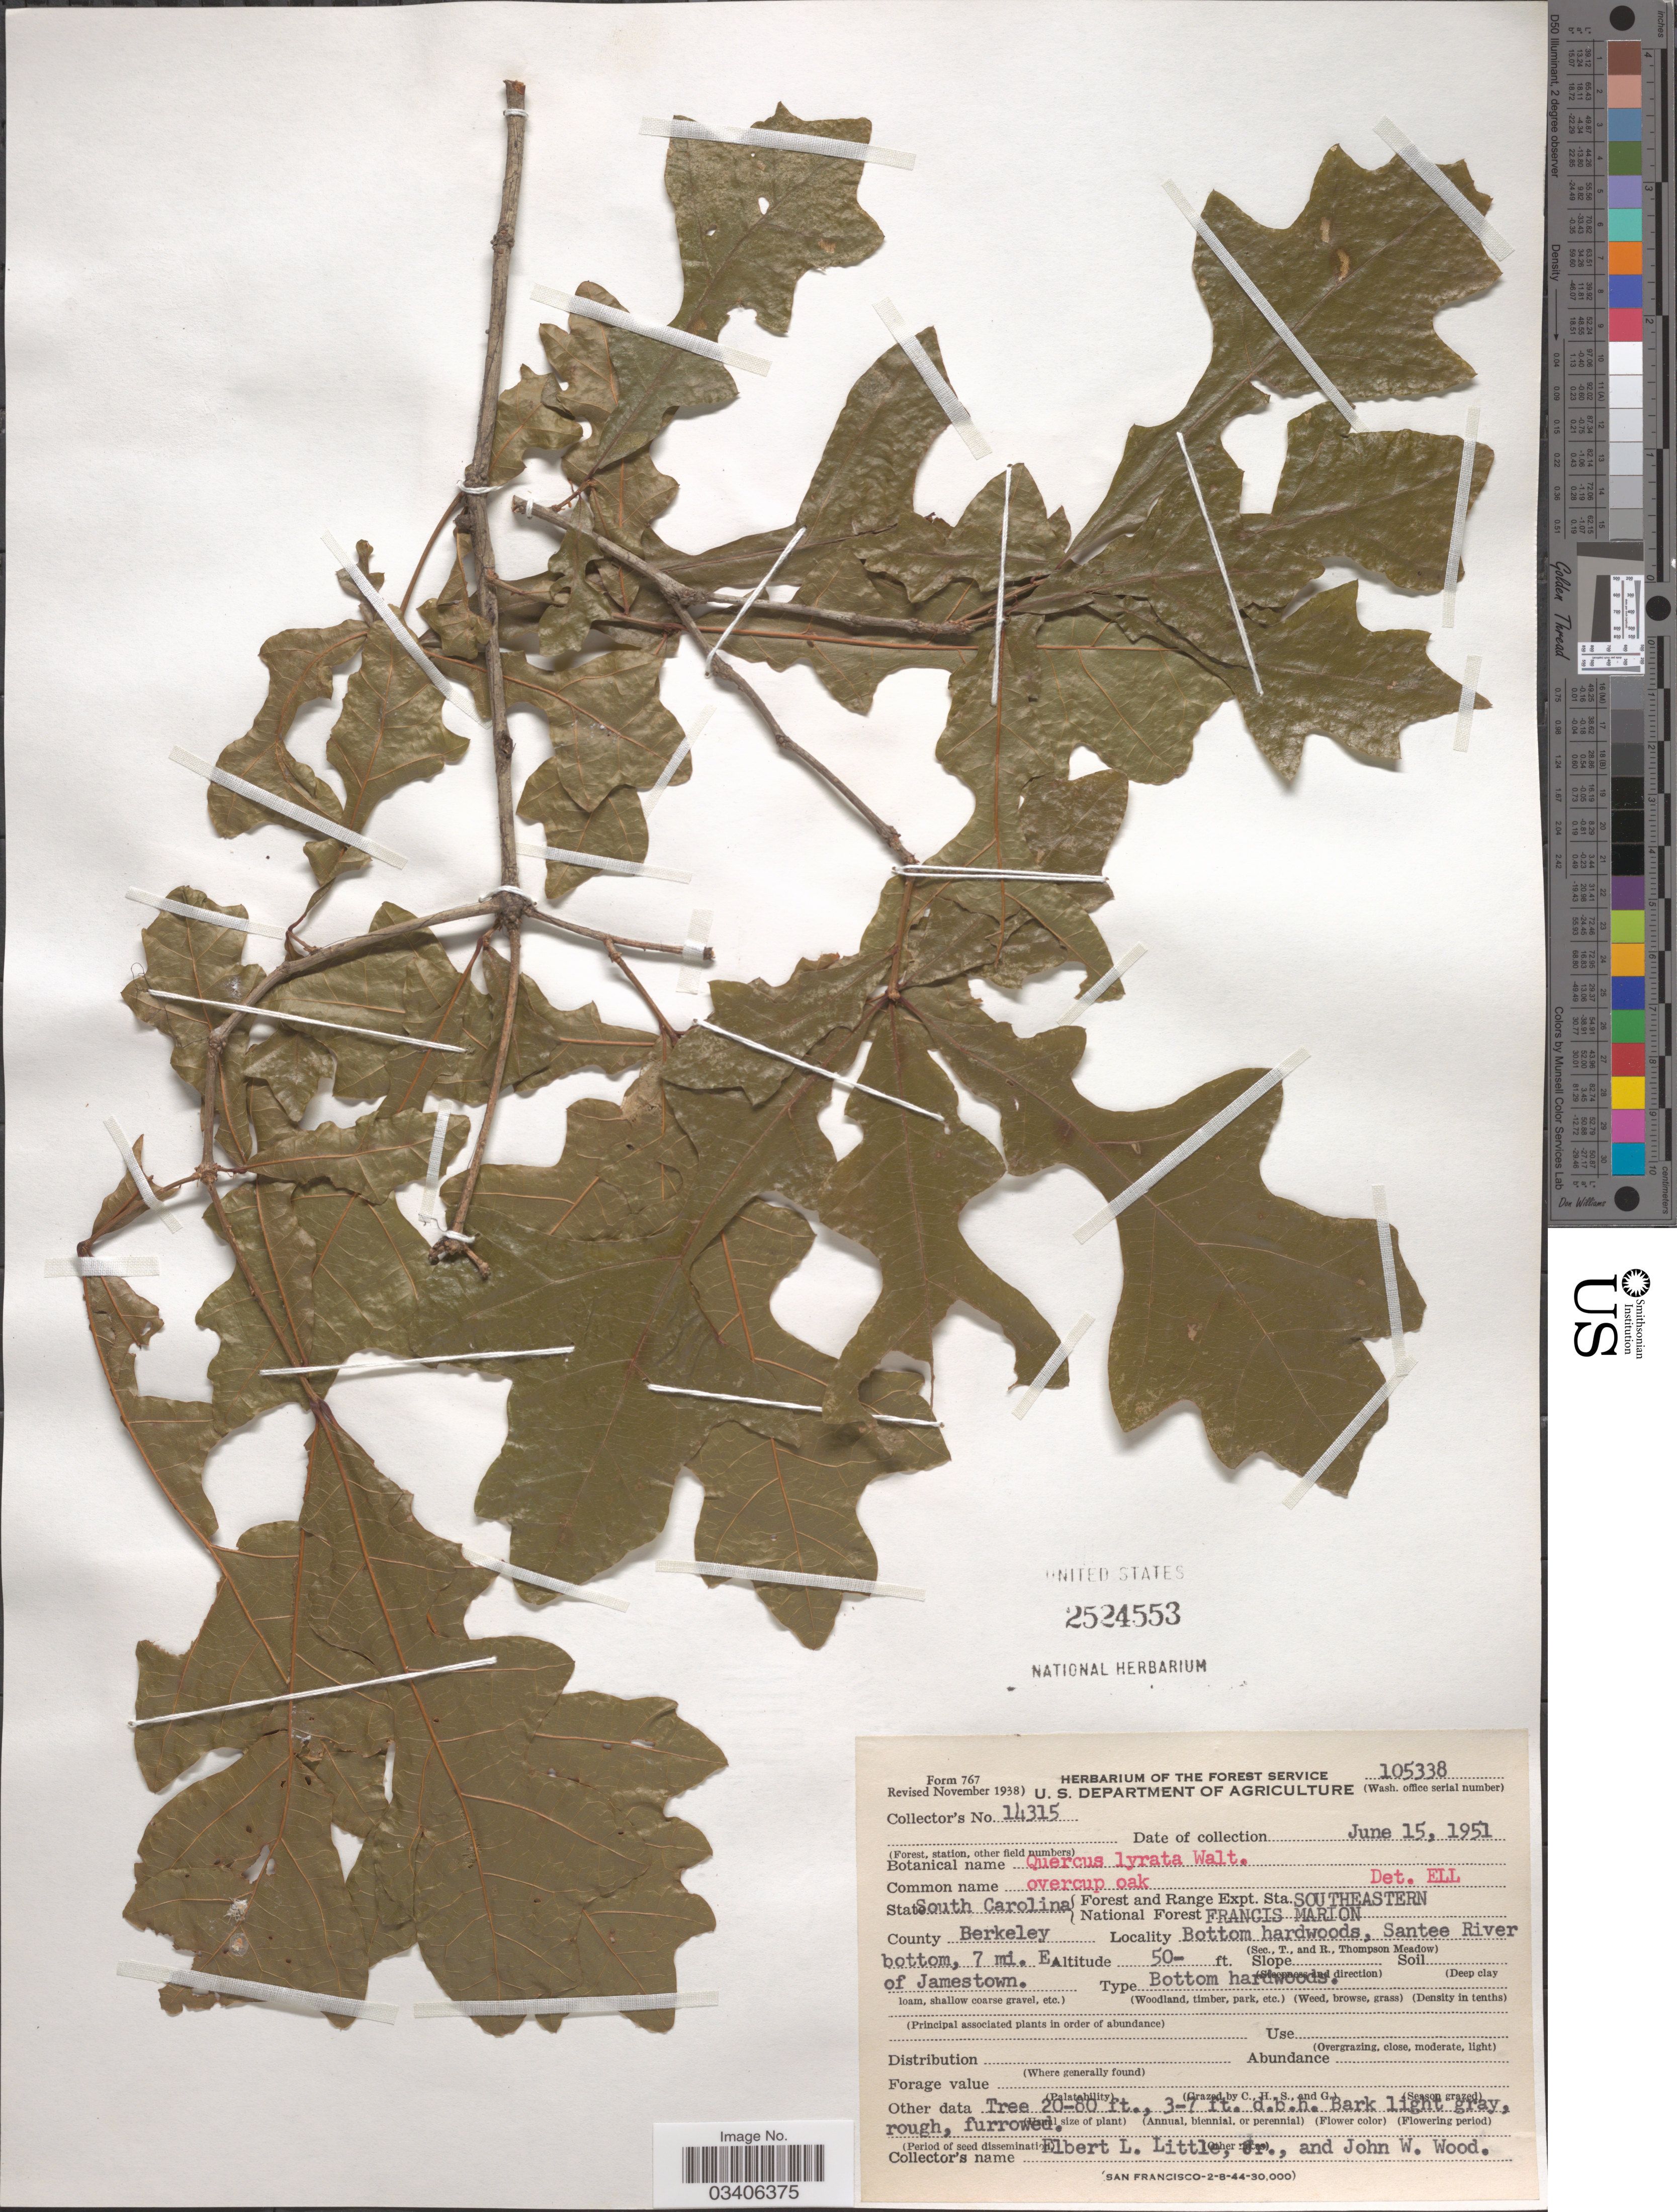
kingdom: Plantae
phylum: Tracheophyta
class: Magnoliopsida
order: Fagales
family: Fagaceae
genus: Quercus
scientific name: Quercus lyrata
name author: Walter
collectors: E. L. Little & J. Wood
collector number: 105338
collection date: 1951-06-15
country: United States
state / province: South Carolina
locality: Forest and Range Expt. Sta. Southeastern. National Forest Francis Marion. County Berkeley. Bottom hardwoods, Santee River bottom, 7 mi. E of Jamestown.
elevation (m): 15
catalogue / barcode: US 2524553